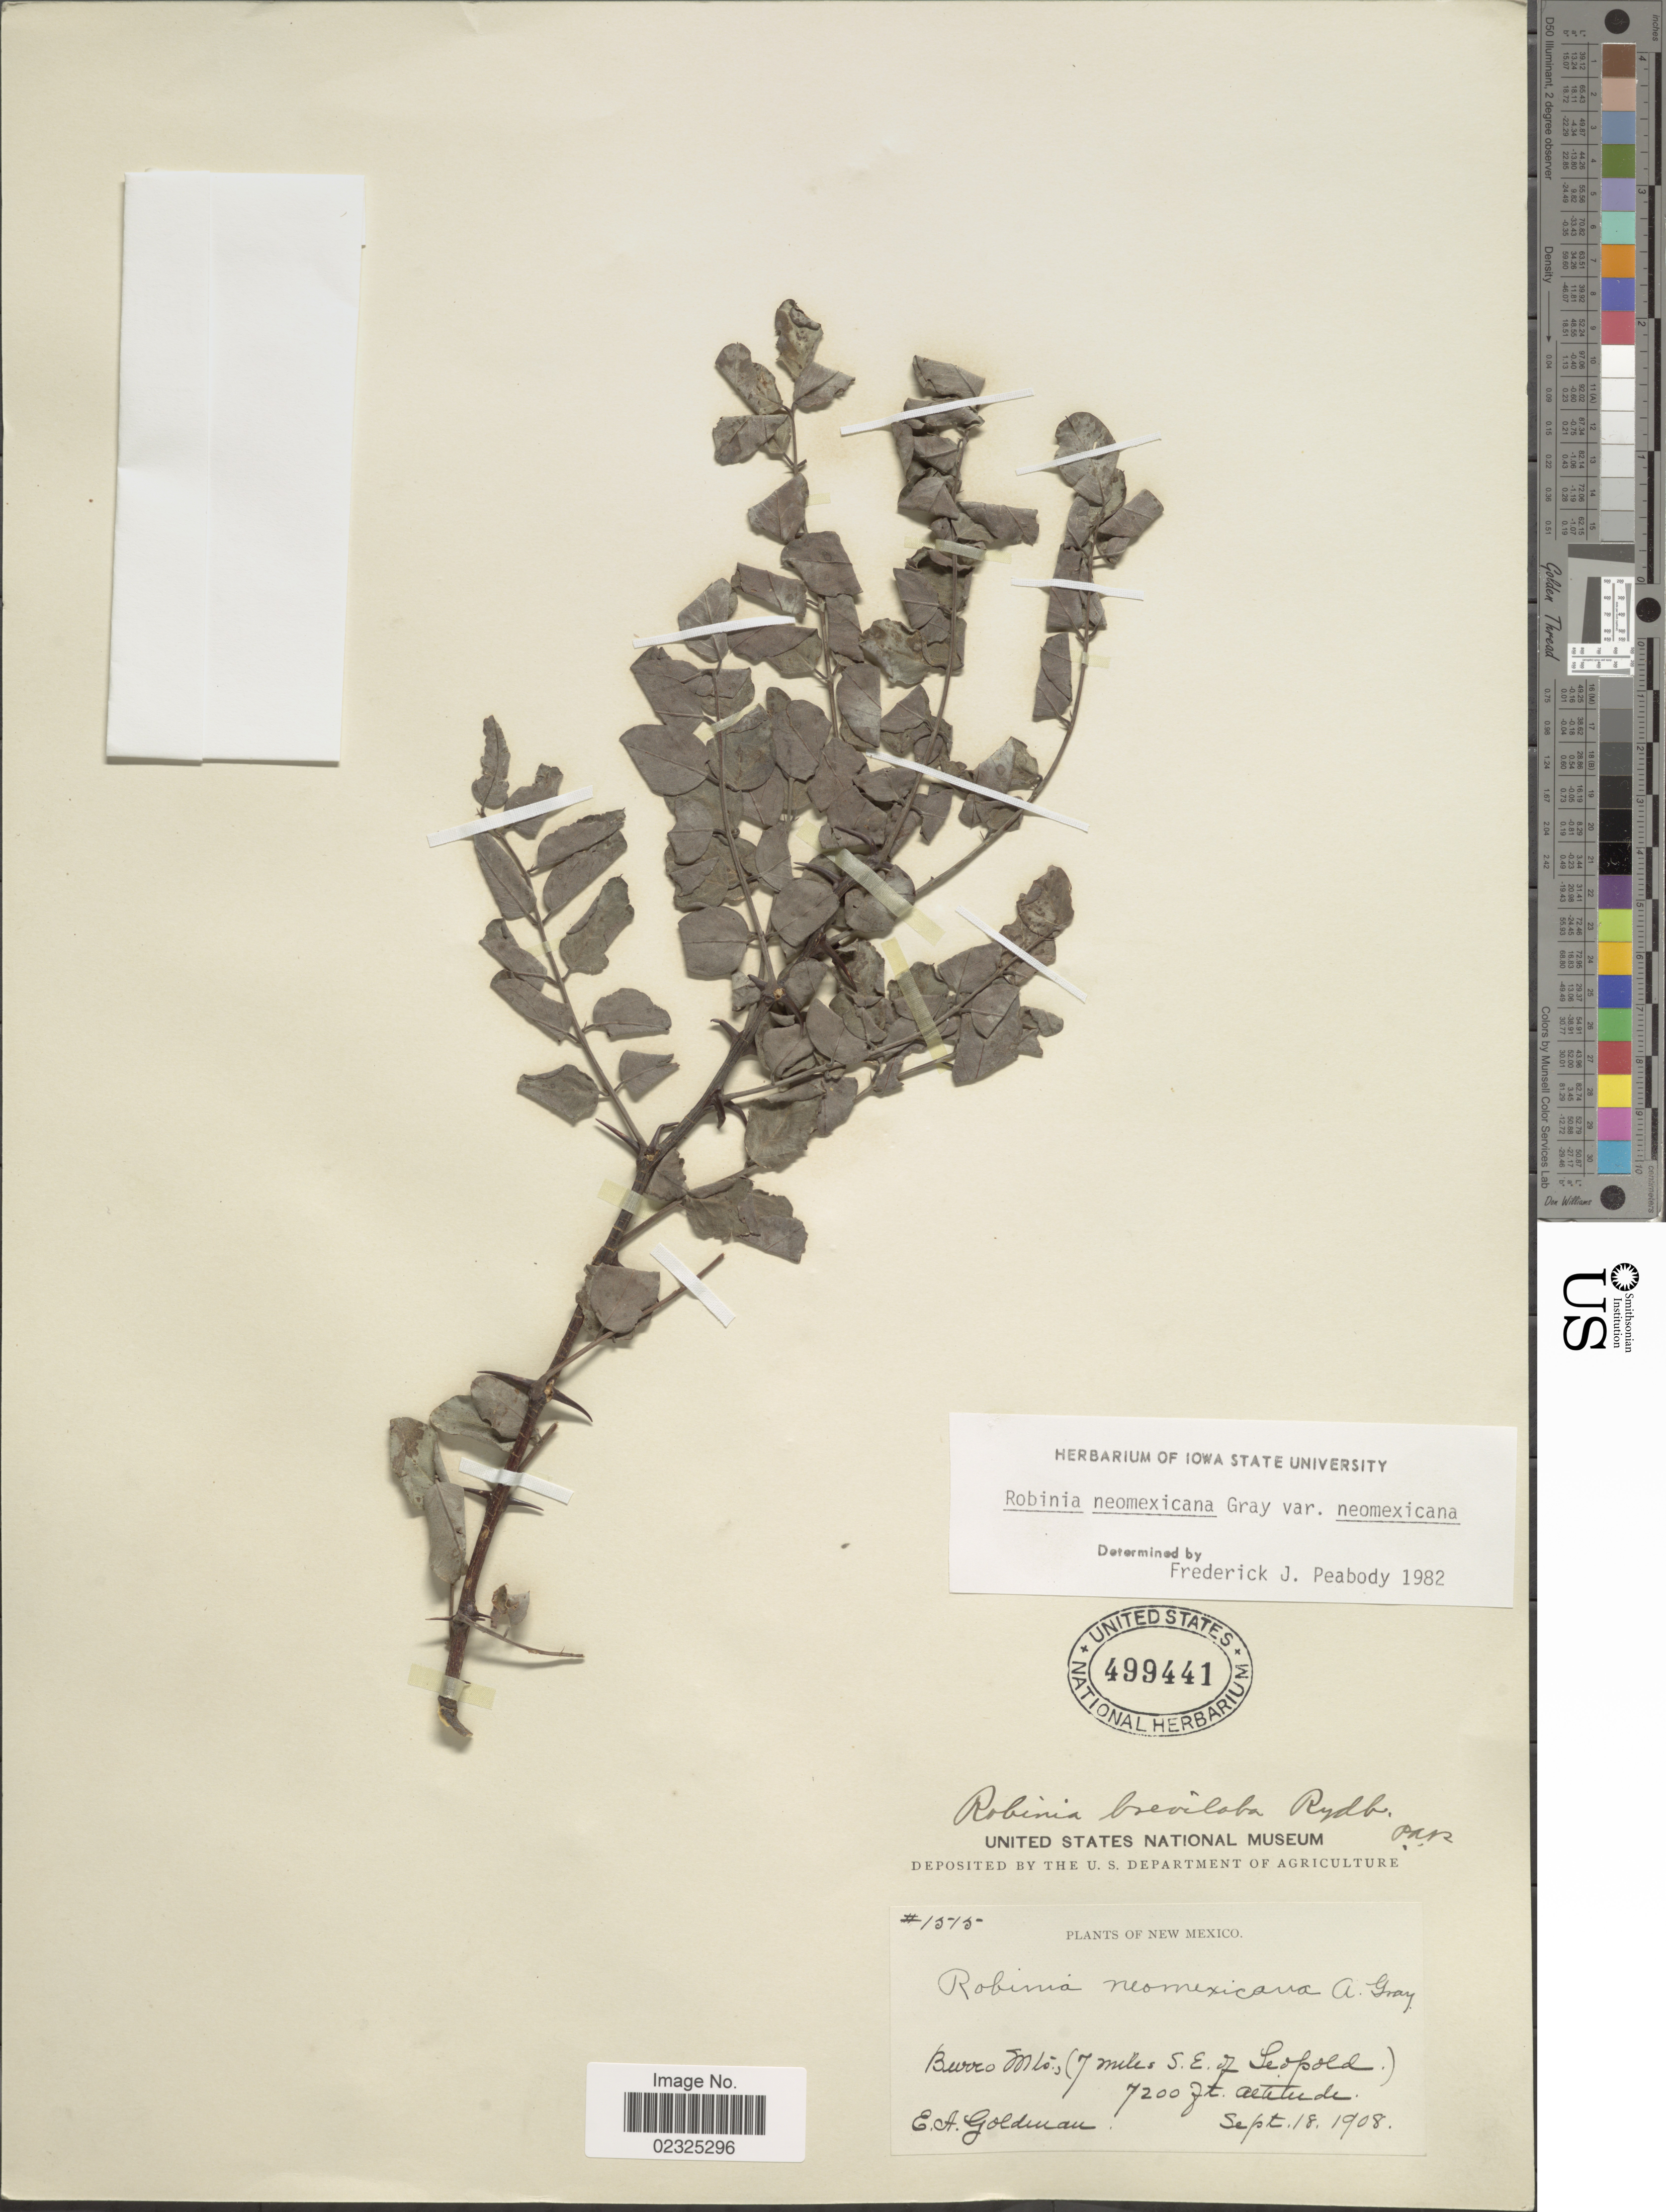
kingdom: Plantae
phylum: Tracheophyta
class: Magnoliopsida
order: Fabales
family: Fabaceae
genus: Robinia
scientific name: Robinia neomexicana var. neomexicana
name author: A. Gray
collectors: E. A. Goldman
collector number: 1515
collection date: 1908-09-18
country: United States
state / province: New Mexico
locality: Burro Mts., (7 miles S.E. of Leopold)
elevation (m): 2195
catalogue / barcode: US 499441